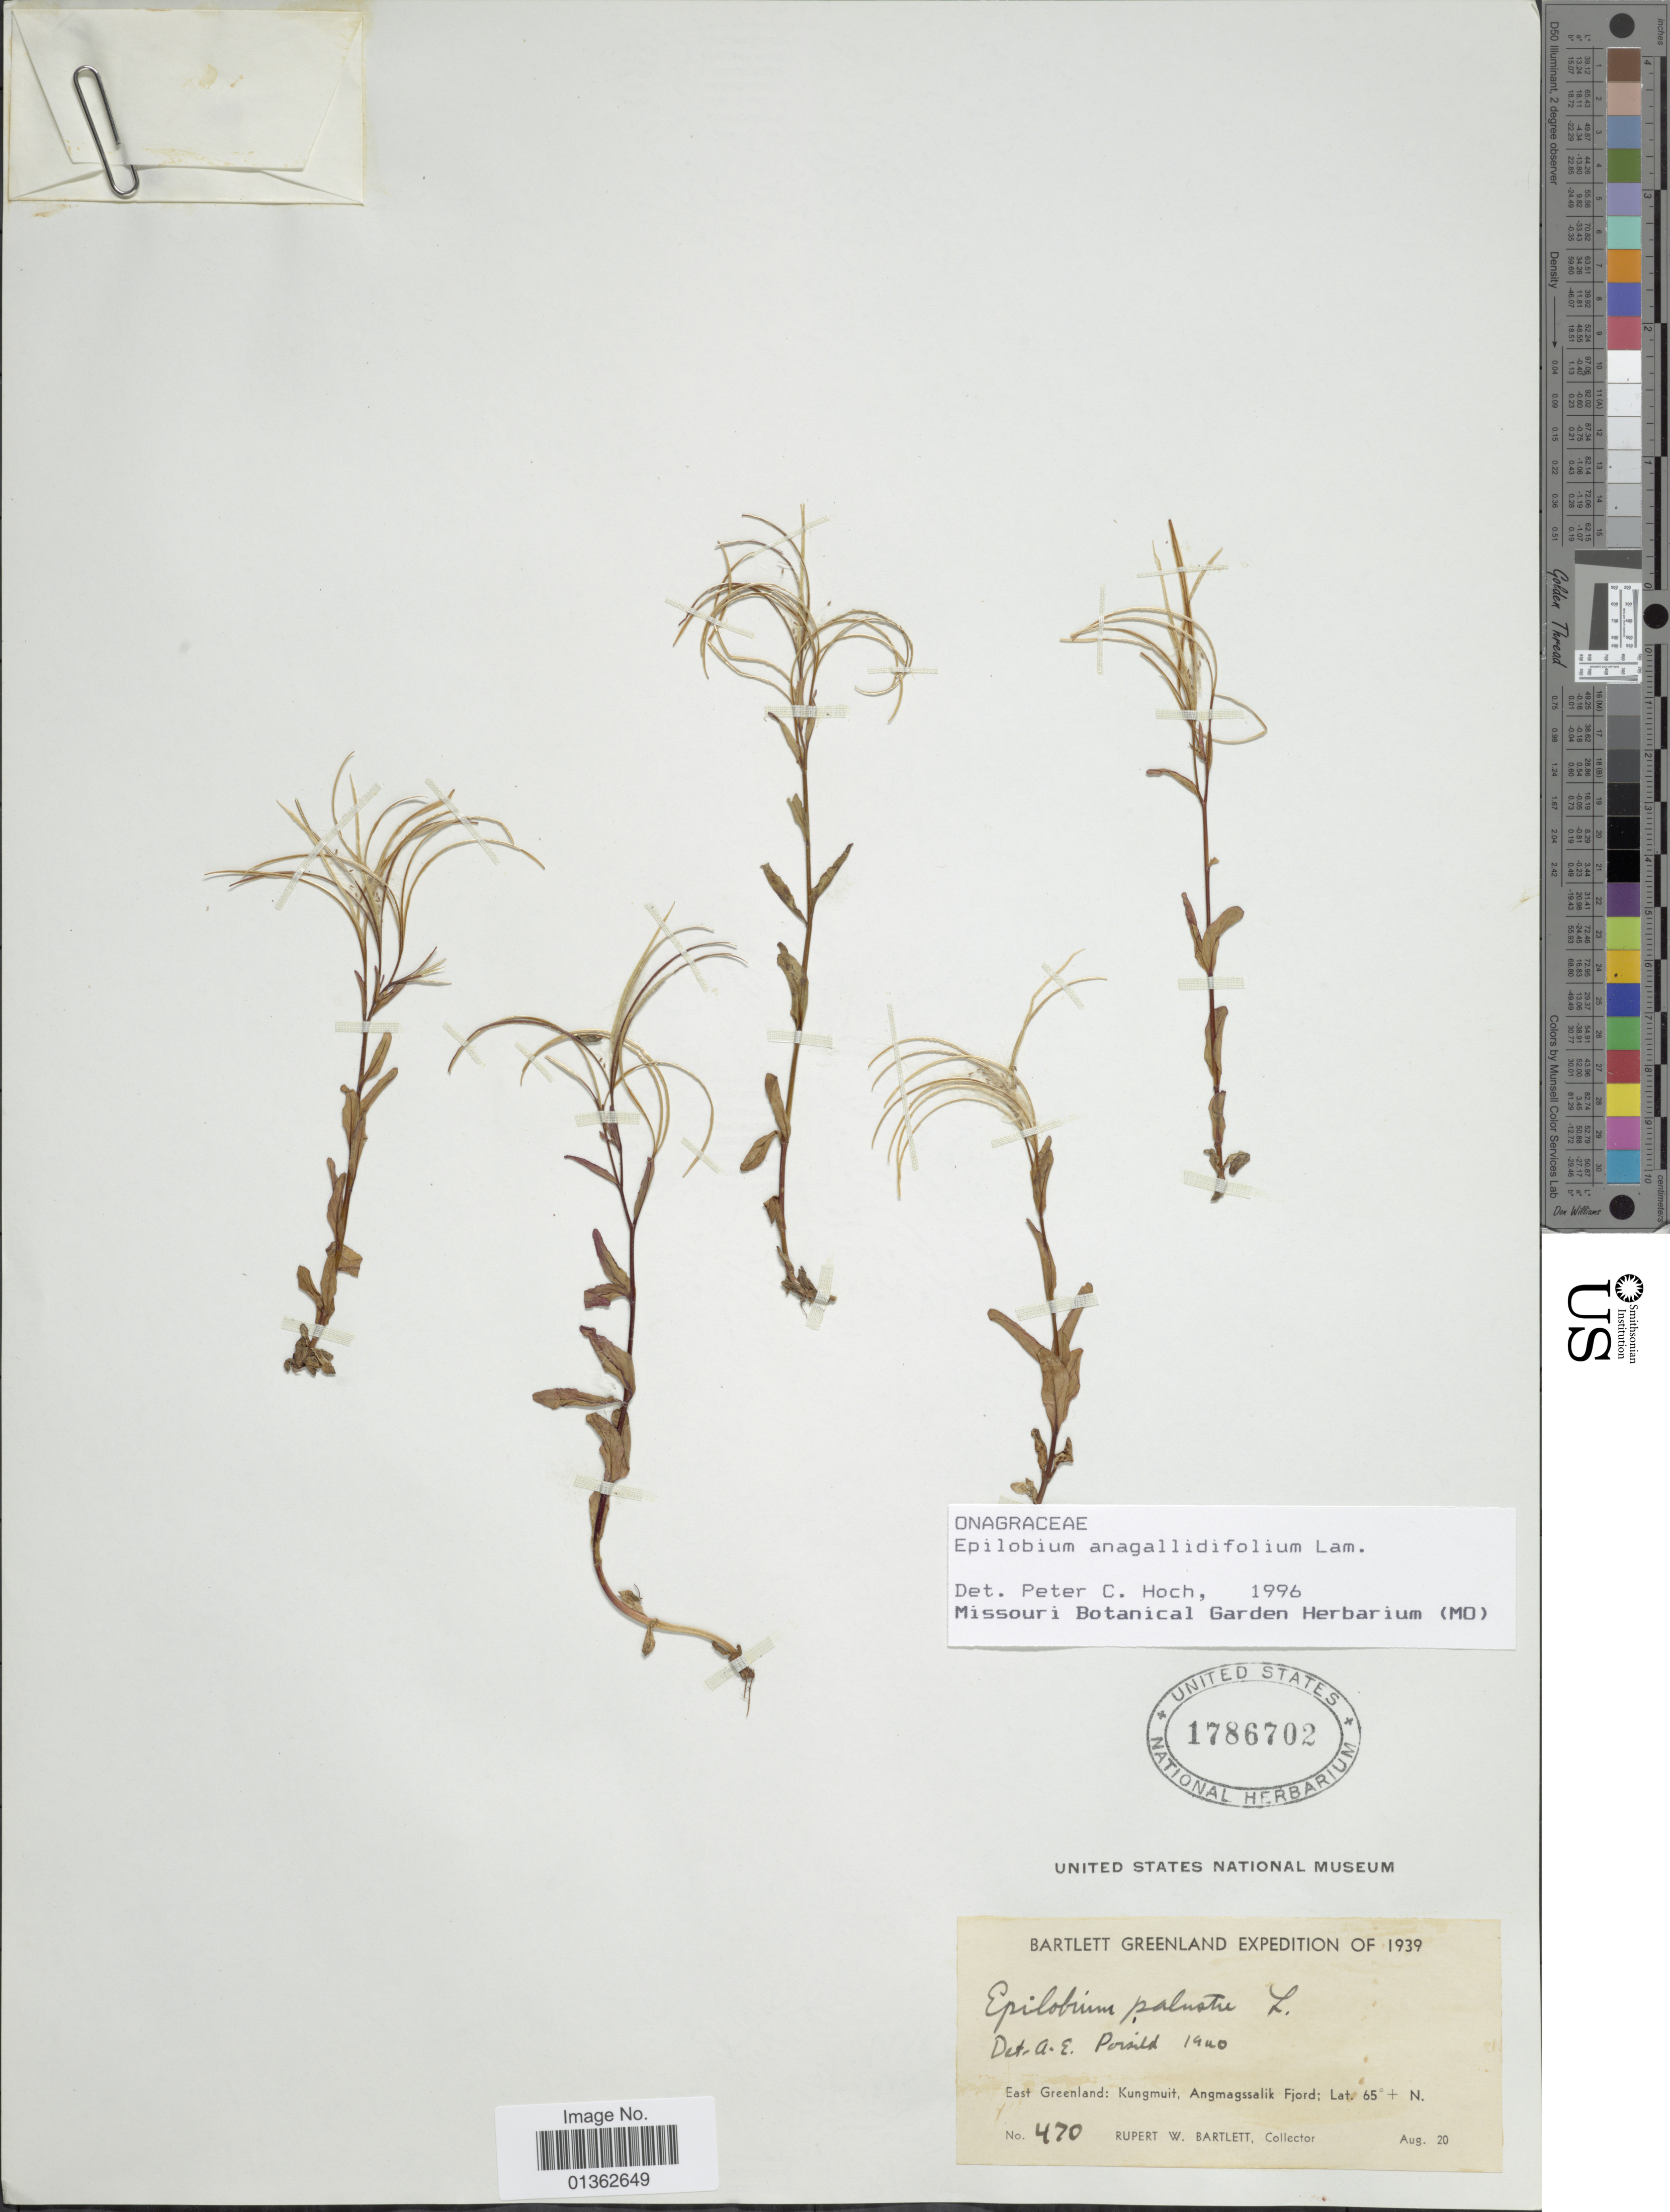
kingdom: Plantae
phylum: Tracheophyta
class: Magnoliopsida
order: Myrtales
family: Onagraceae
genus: Epilobium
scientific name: Epilobium anagallidifolium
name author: Lam.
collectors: R. W. Bartlett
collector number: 470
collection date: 1939-08-20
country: Greenland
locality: East Greenland: Kungmuit, Angmagssalik Fjord.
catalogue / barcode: US 1786702